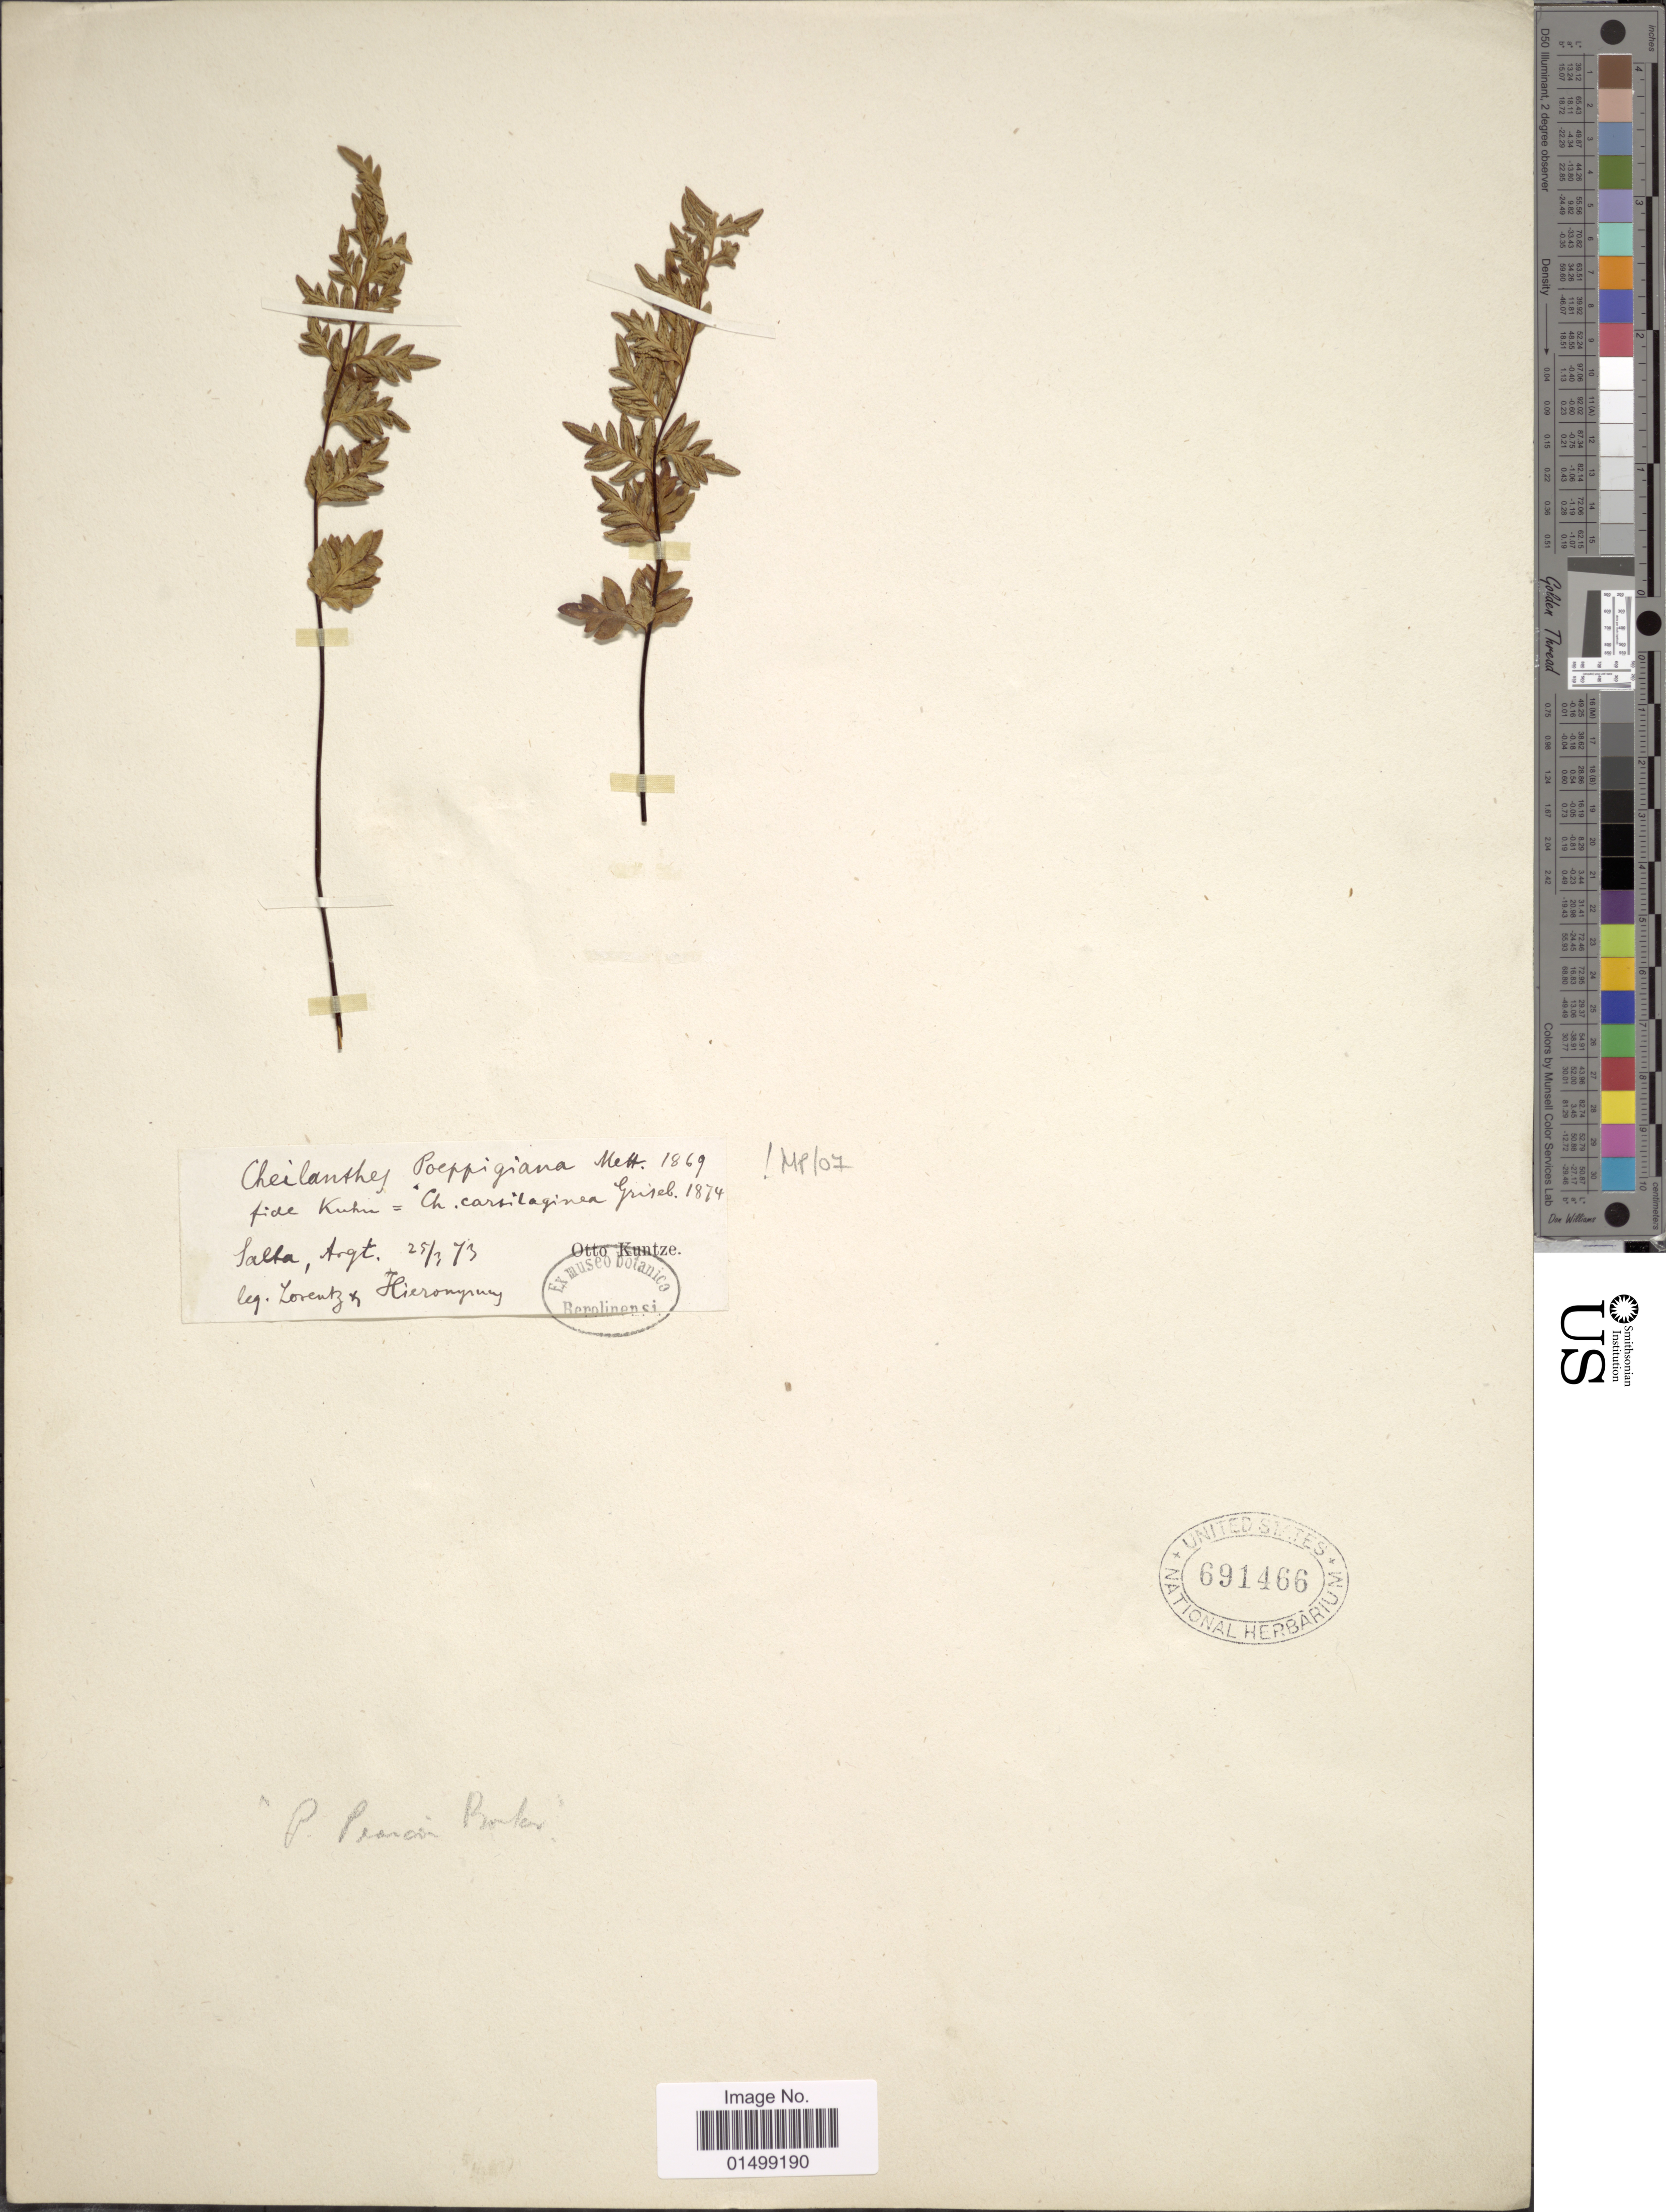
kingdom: Plantae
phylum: Tracheophyta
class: Polypodiopsida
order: Polypodiales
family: Pteridaceae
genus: Cheilanthes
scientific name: Cheilanthes poeppigiana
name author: Mett. ex Kuhn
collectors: -. Lorentz & -. Hieronymus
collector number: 1869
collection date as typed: Transcribed d/m/y: 25/3/73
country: Argentina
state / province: Salta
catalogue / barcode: US 691466